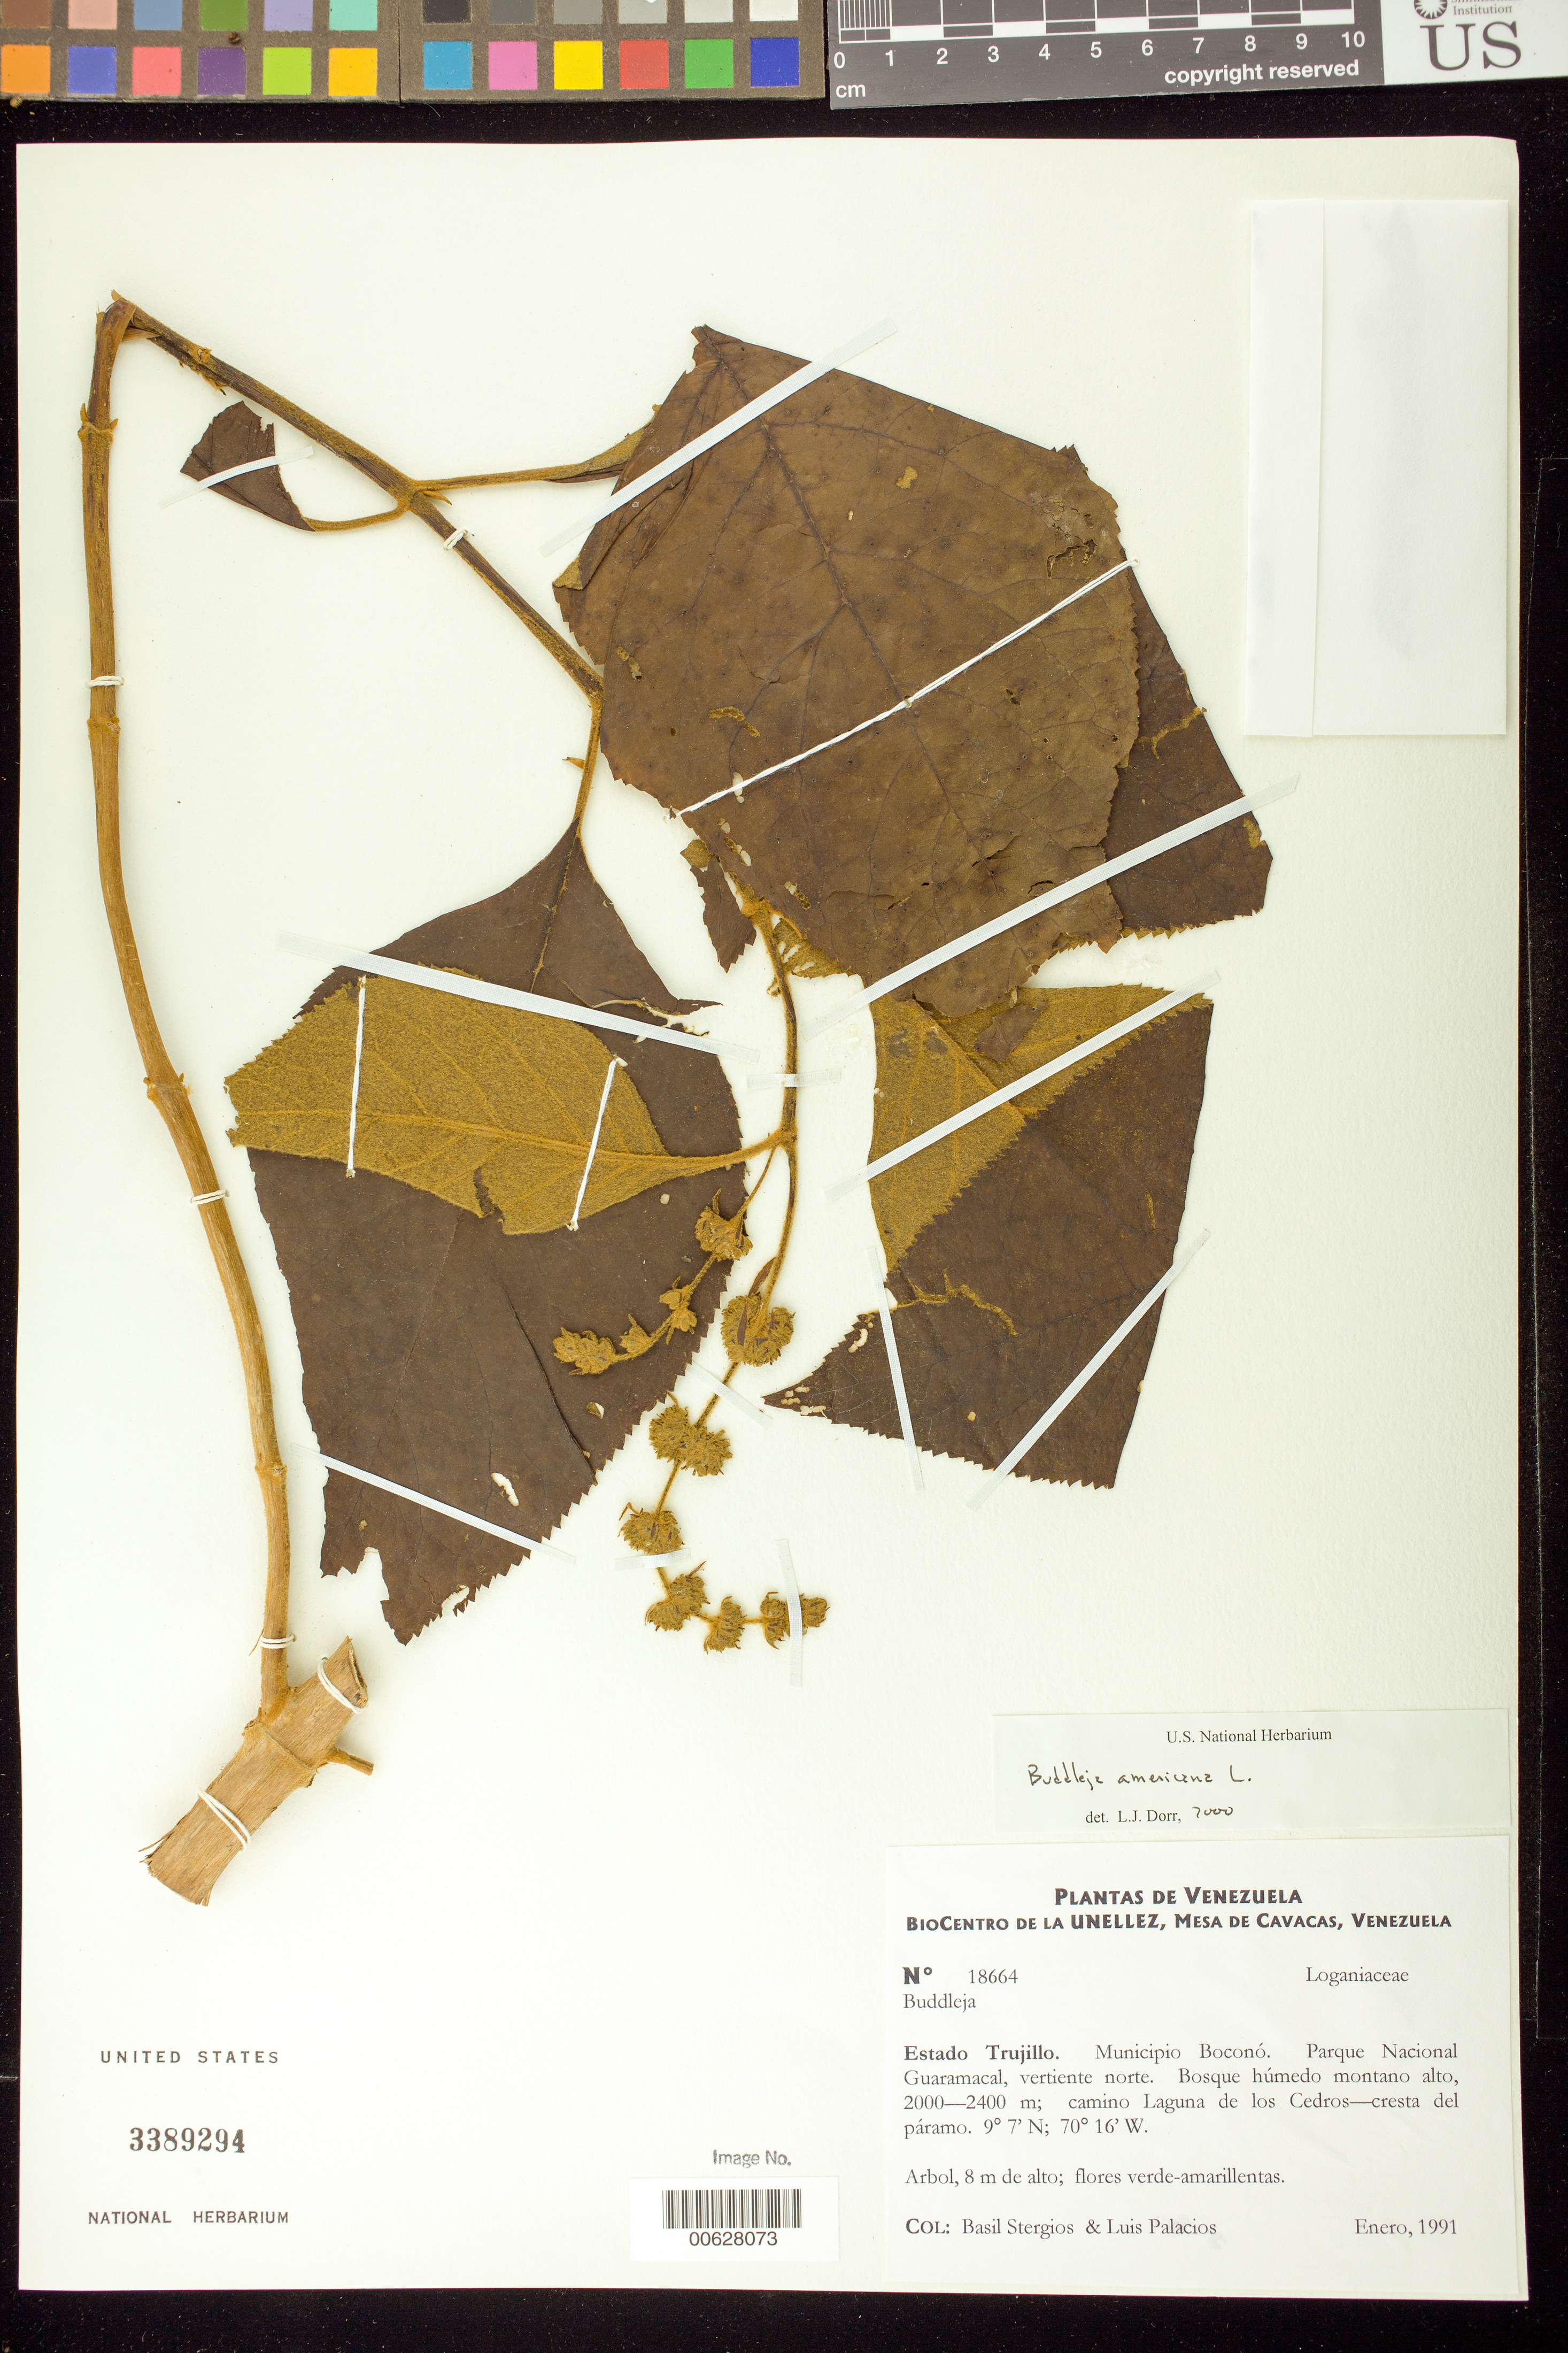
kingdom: Plantae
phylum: Tracheophyta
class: Magnoliopsida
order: Lamiales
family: Scrophulariaceae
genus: Buddleja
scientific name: Buddleja americana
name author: L.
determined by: Dorr, L. J., (BOT), Smithsonian Institution - National Museum of Natural History (UNITED STATES)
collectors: B. G. Stergios & L. Palacios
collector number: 18664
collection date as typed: Jan 1991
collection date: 1991-01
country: Venezuela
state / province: Trujillo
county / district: Boconó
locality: Parque Nacional Guaramacal, vertiente N, camino laguna de los Cedros-cresta del páramo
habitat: Bosque húmedo montano alto.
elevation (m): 2000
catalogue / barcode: US 3389294